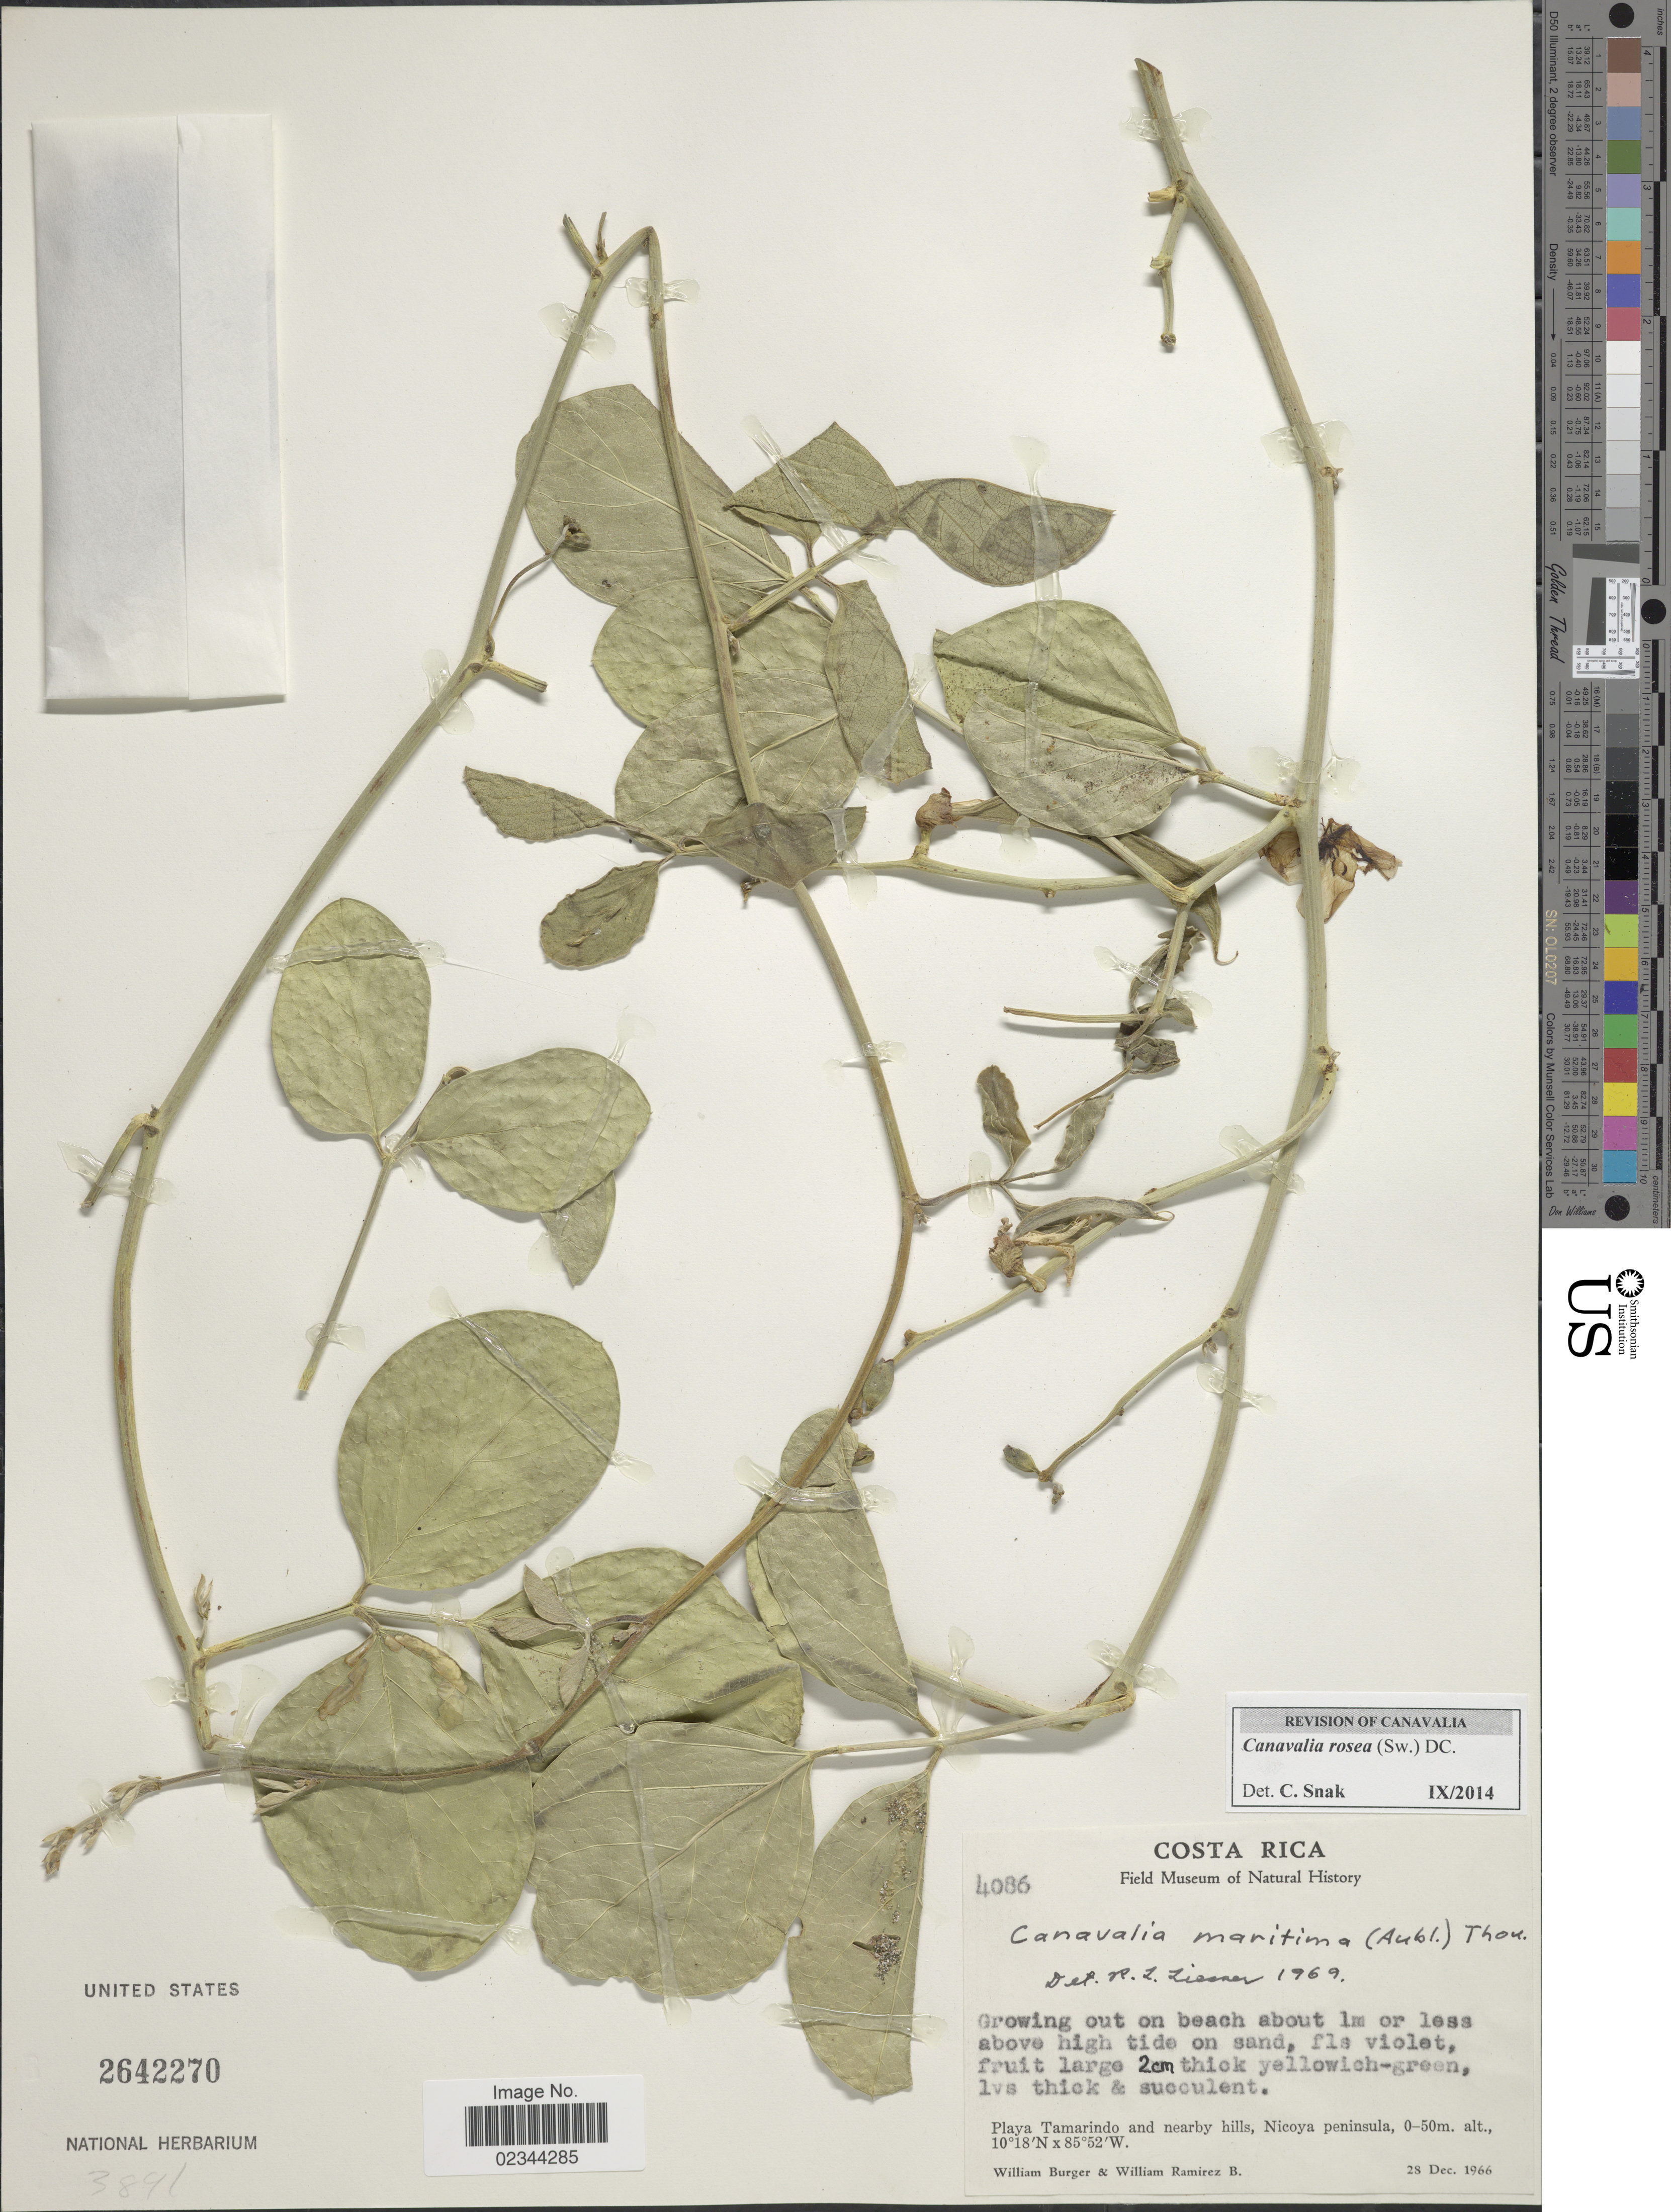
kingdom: Plantae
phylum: Tracheophyta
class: Magnoliopsida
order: Fabales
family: Fabaceae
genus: Canavalia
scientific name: Canavalia rosea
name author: (Sw.) DC.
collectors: W. Burger & W. Ramirez B.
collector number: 4086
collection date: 1966-12-28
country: Costa Rica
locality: Out on beach about 1 m or less above high tide on sand, Playa Tamarindo and nearby hills, Nicoya peninsula.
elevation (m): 0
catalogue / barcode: US 2642270